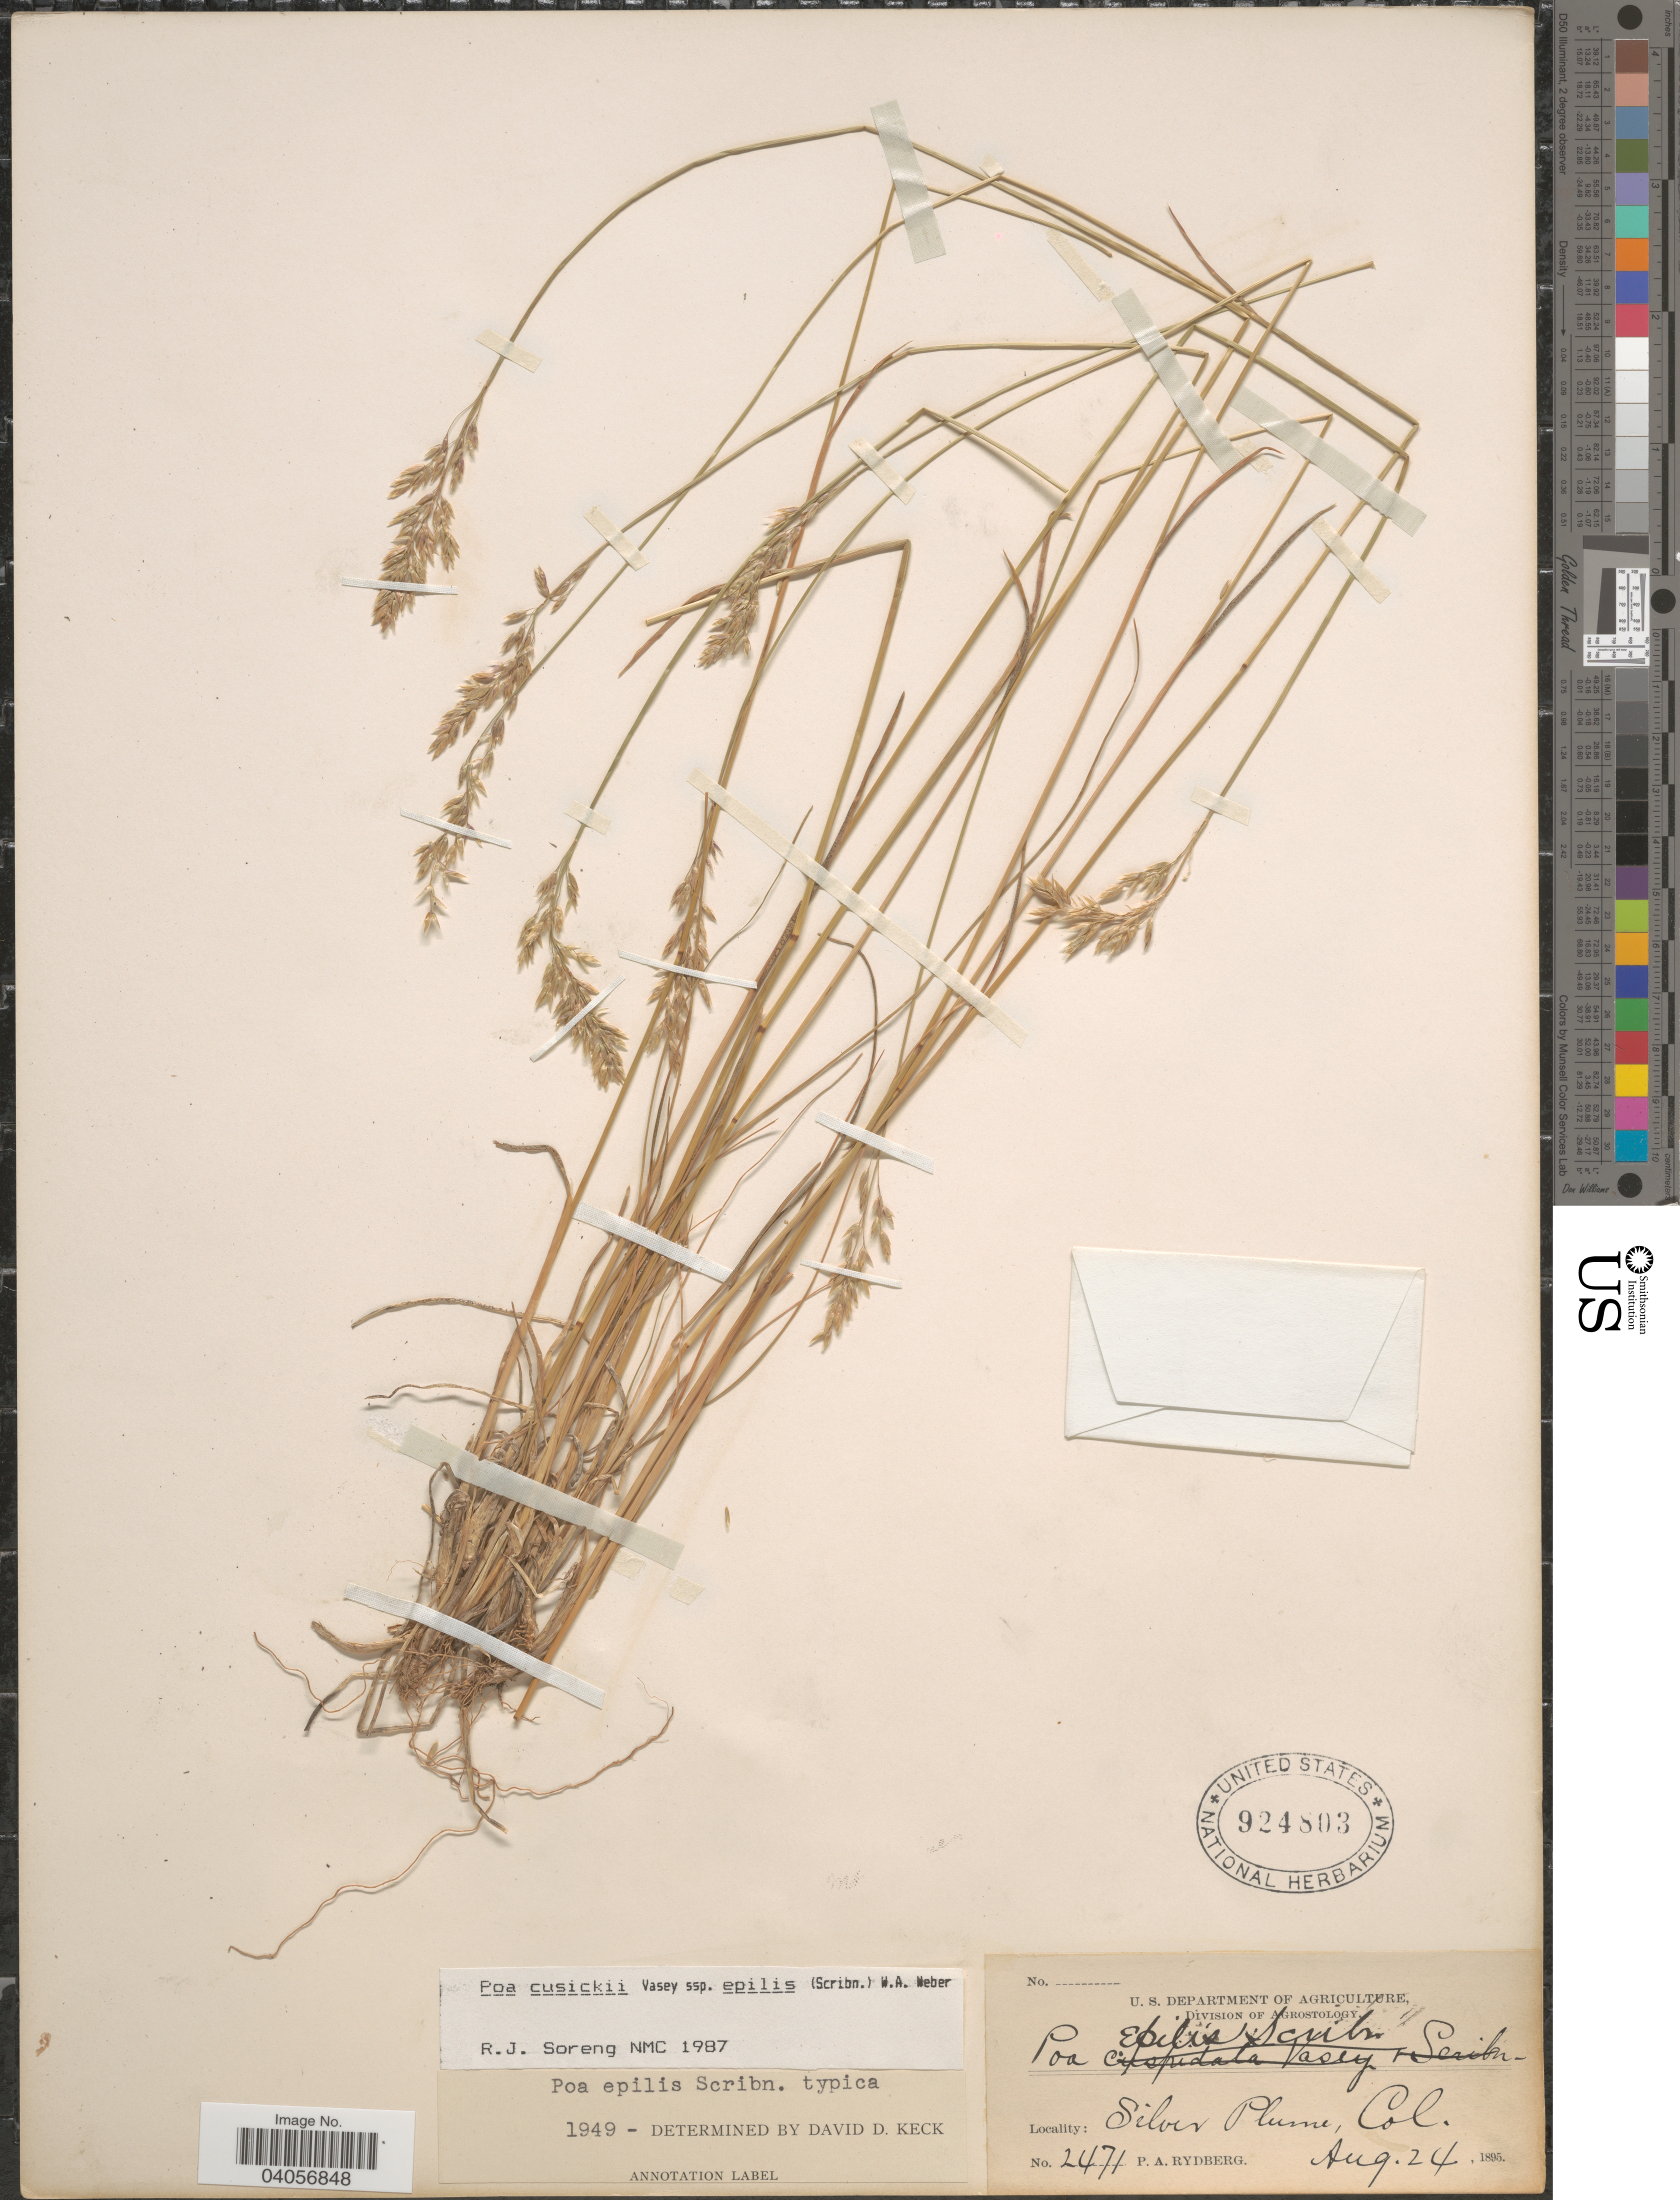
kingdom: Plantae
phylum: Tracheophyta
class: Liliopsida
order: Poales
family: Poaceae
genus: Poa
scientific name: Poa cusickii subsp. epilis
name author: (Scribn.) W.A. Weber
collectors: P. A. Rydberg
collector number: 2471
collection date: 1895-08-24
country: United States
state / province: Colorado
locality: Silver Plume.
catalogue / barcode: US 924803